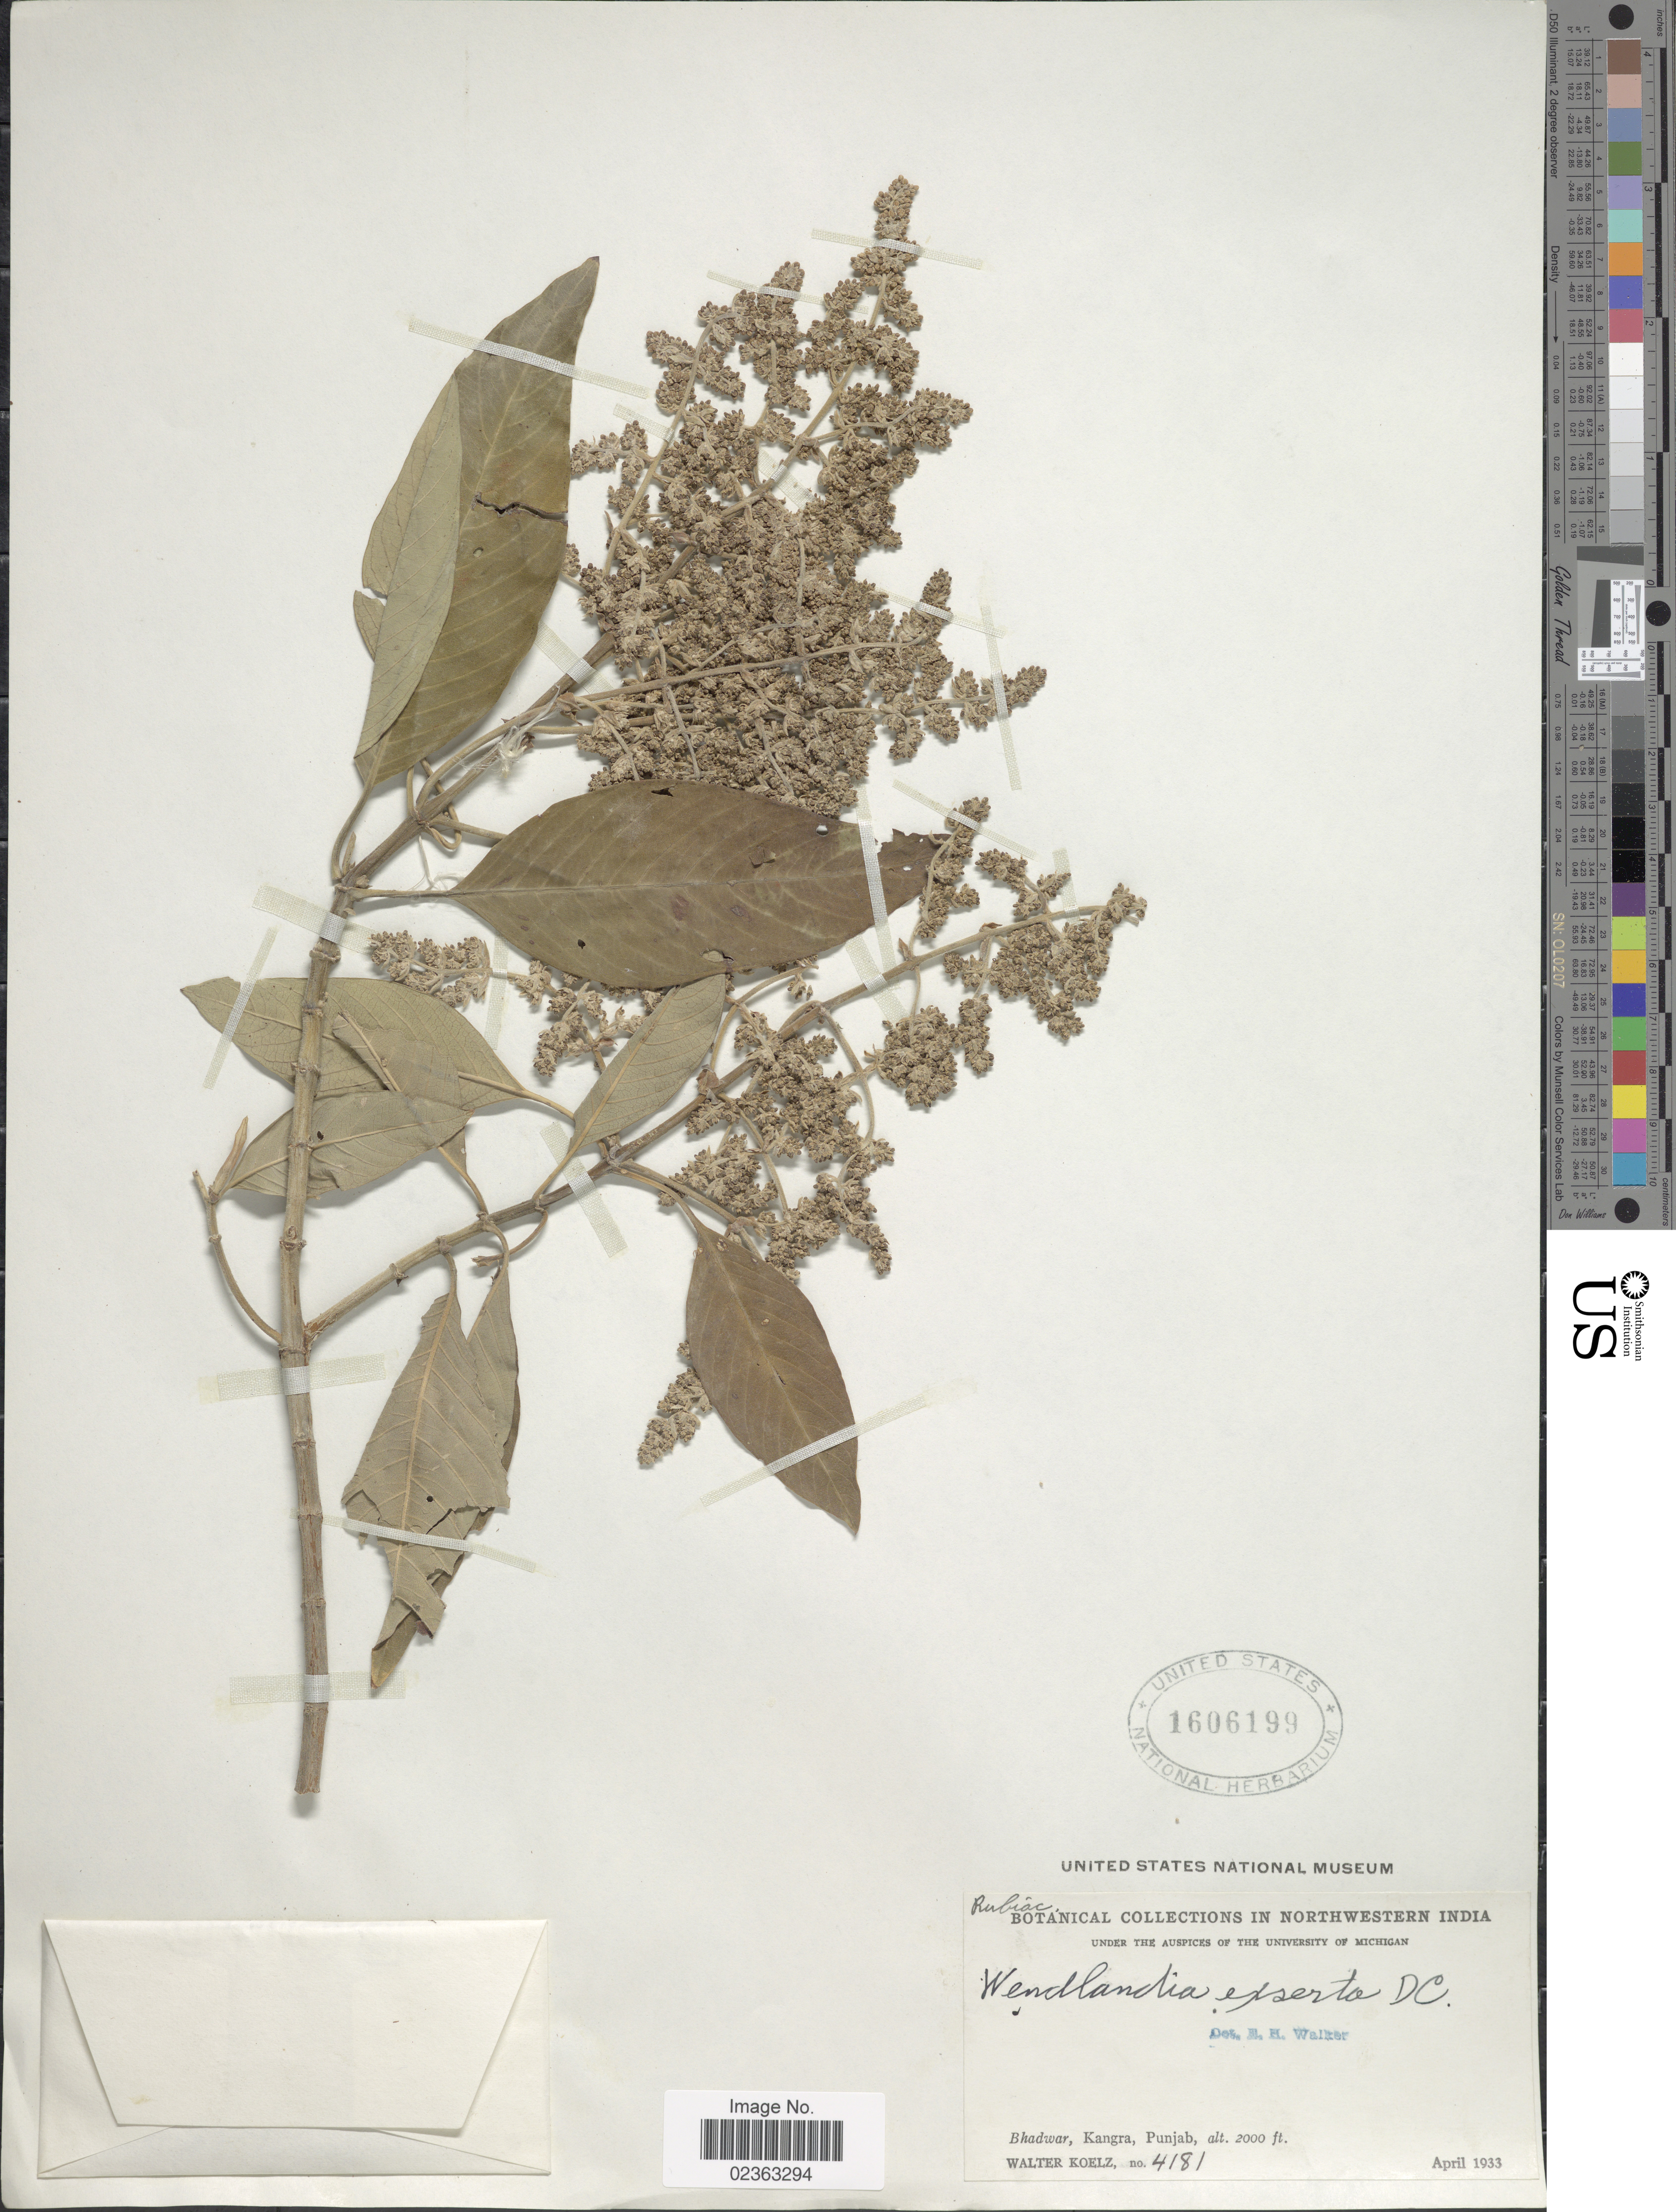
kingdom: Plantae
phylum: Tracheophyta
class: Magnoliopsida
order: Gentianales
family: Rubiaceae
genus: Wendlandia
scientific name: Wendlandia exserta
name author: (Roxb.) DC.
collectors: W. N. Koelz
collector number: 4181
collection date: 1933-04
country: India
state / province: Himachal Pradesh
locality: Northwestern India, Bhadwar, Kangra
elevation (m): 610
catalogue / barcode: US 1606199